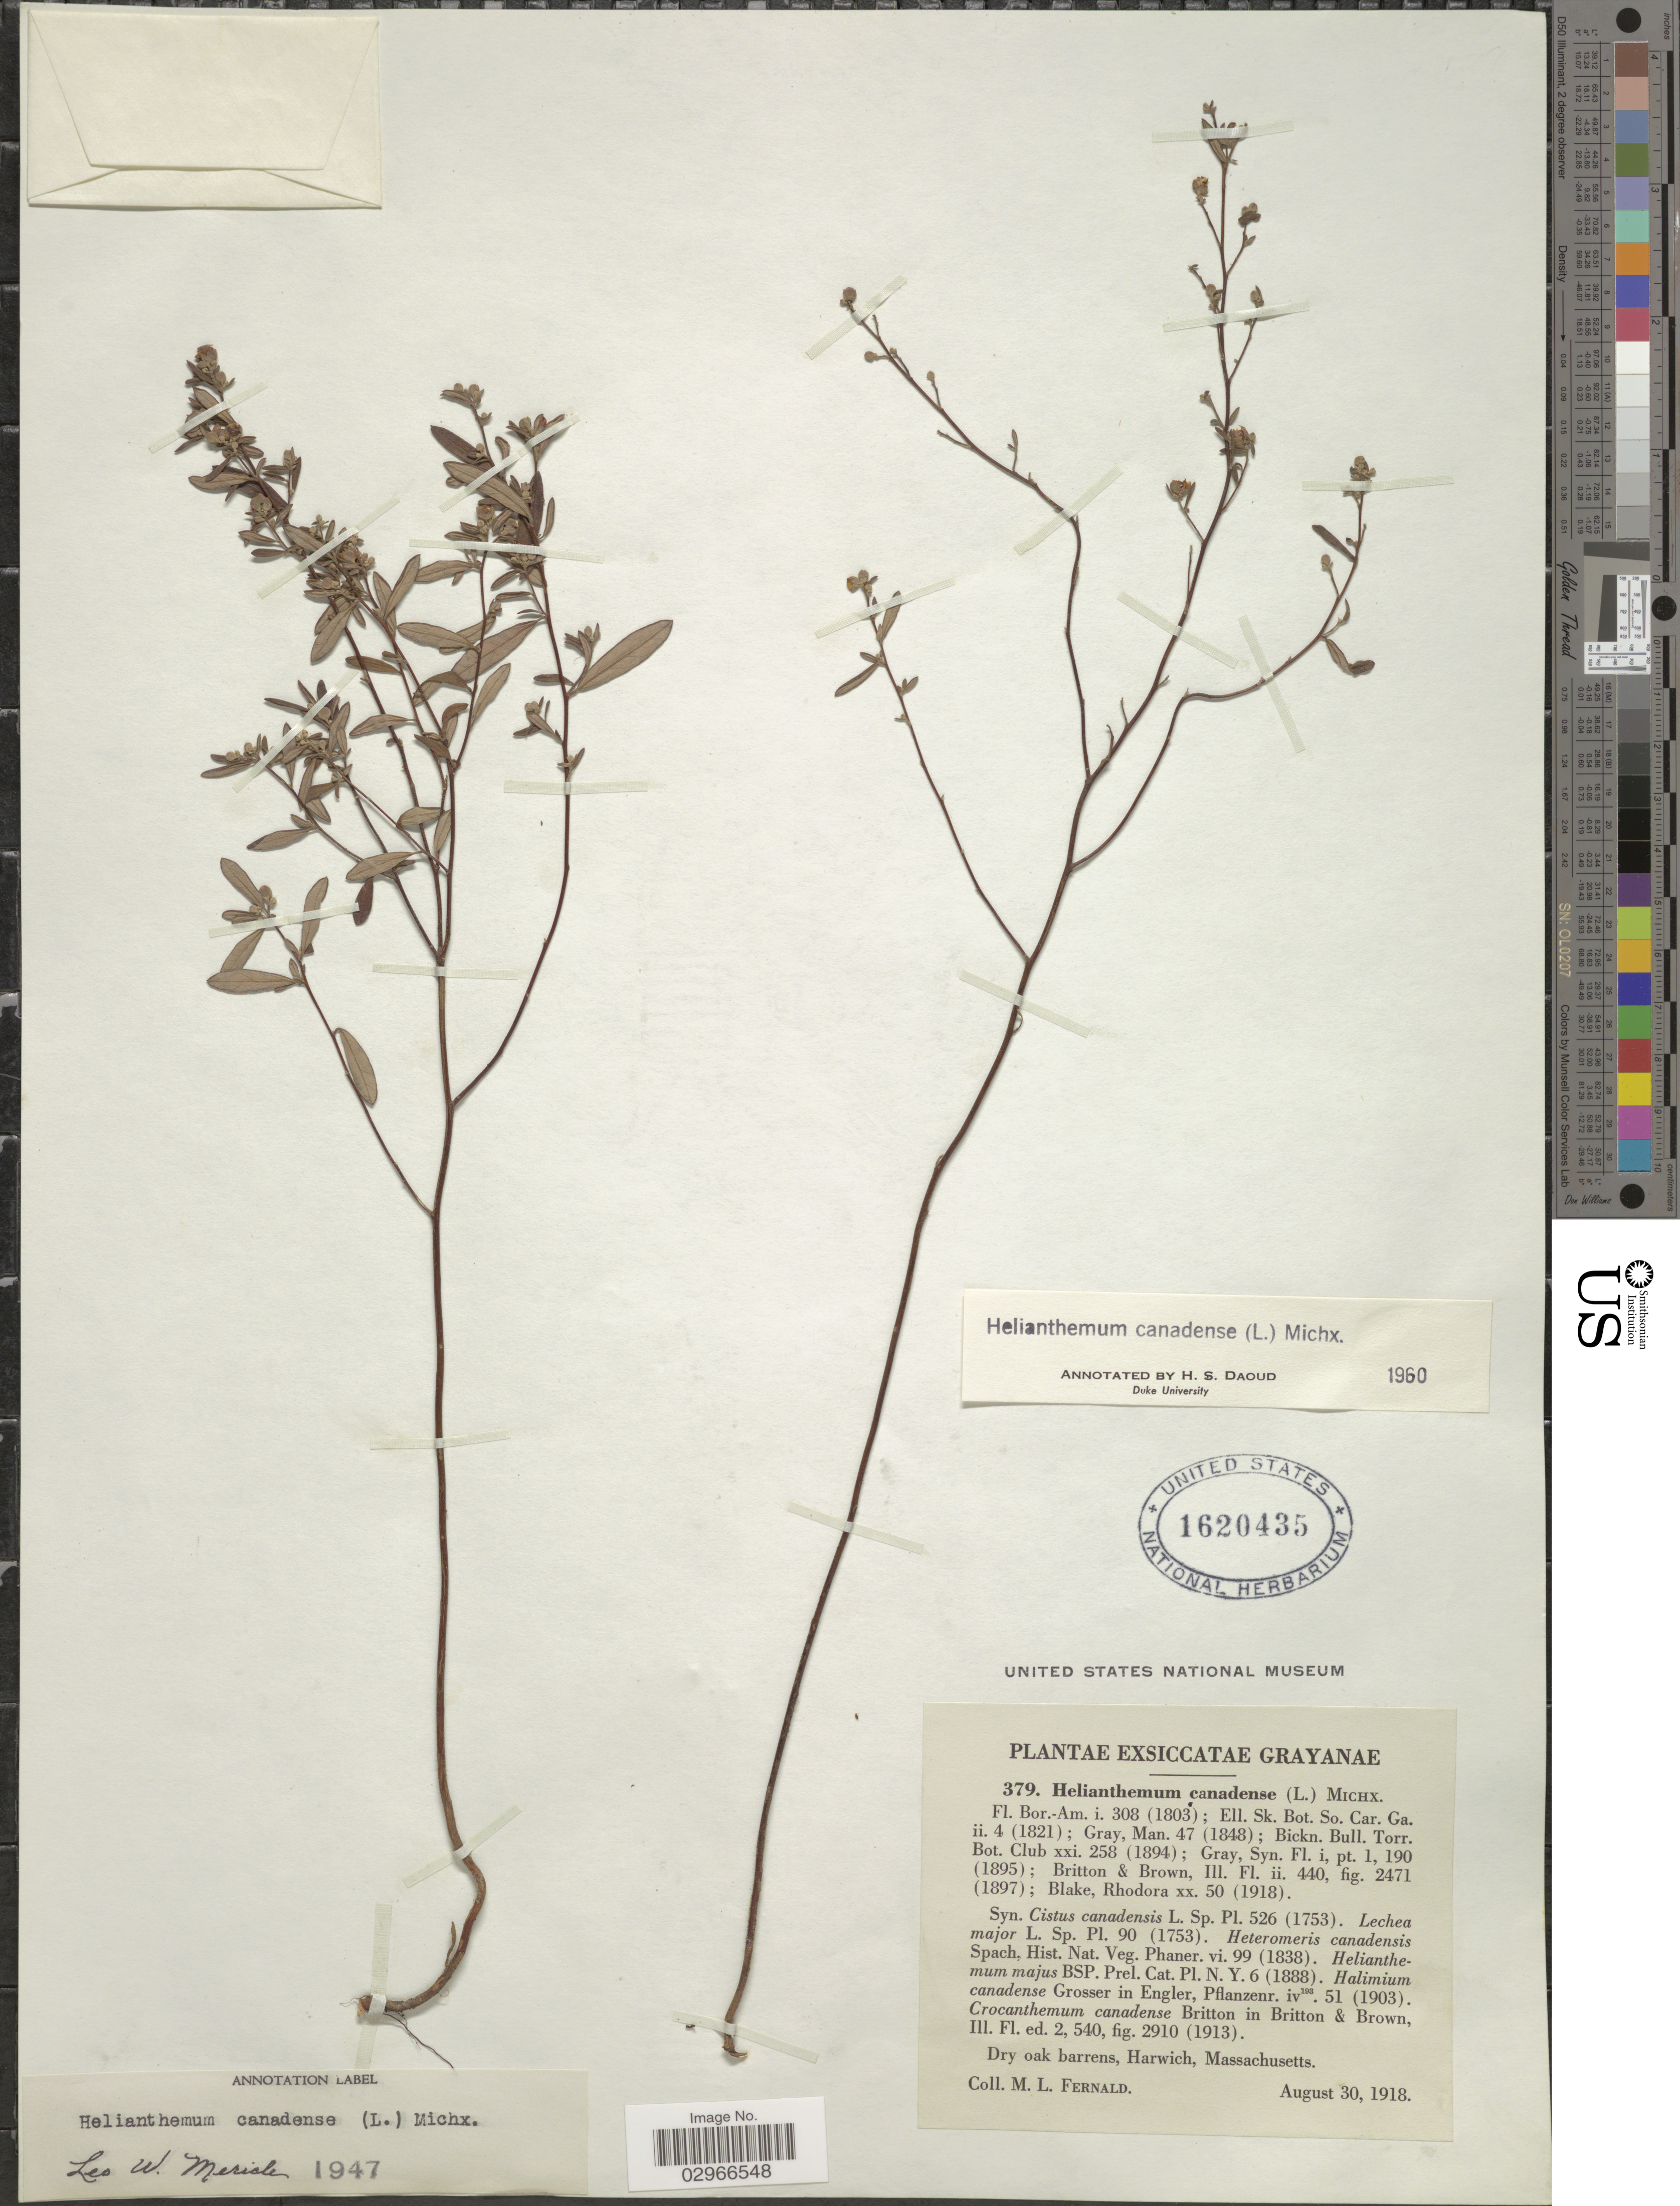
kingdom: Plantae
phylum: Tracheophyta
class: Magnoliopsida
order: Malvales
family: Cistaceae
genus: Helianthemum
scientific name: Helianthemum canadense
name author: (L.) Michx.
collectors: M. L. Fernald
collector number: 379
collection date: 1918-08-30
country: United States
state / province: Massachusetts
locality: Grayanae. Harwich.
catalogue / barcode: US 1620435